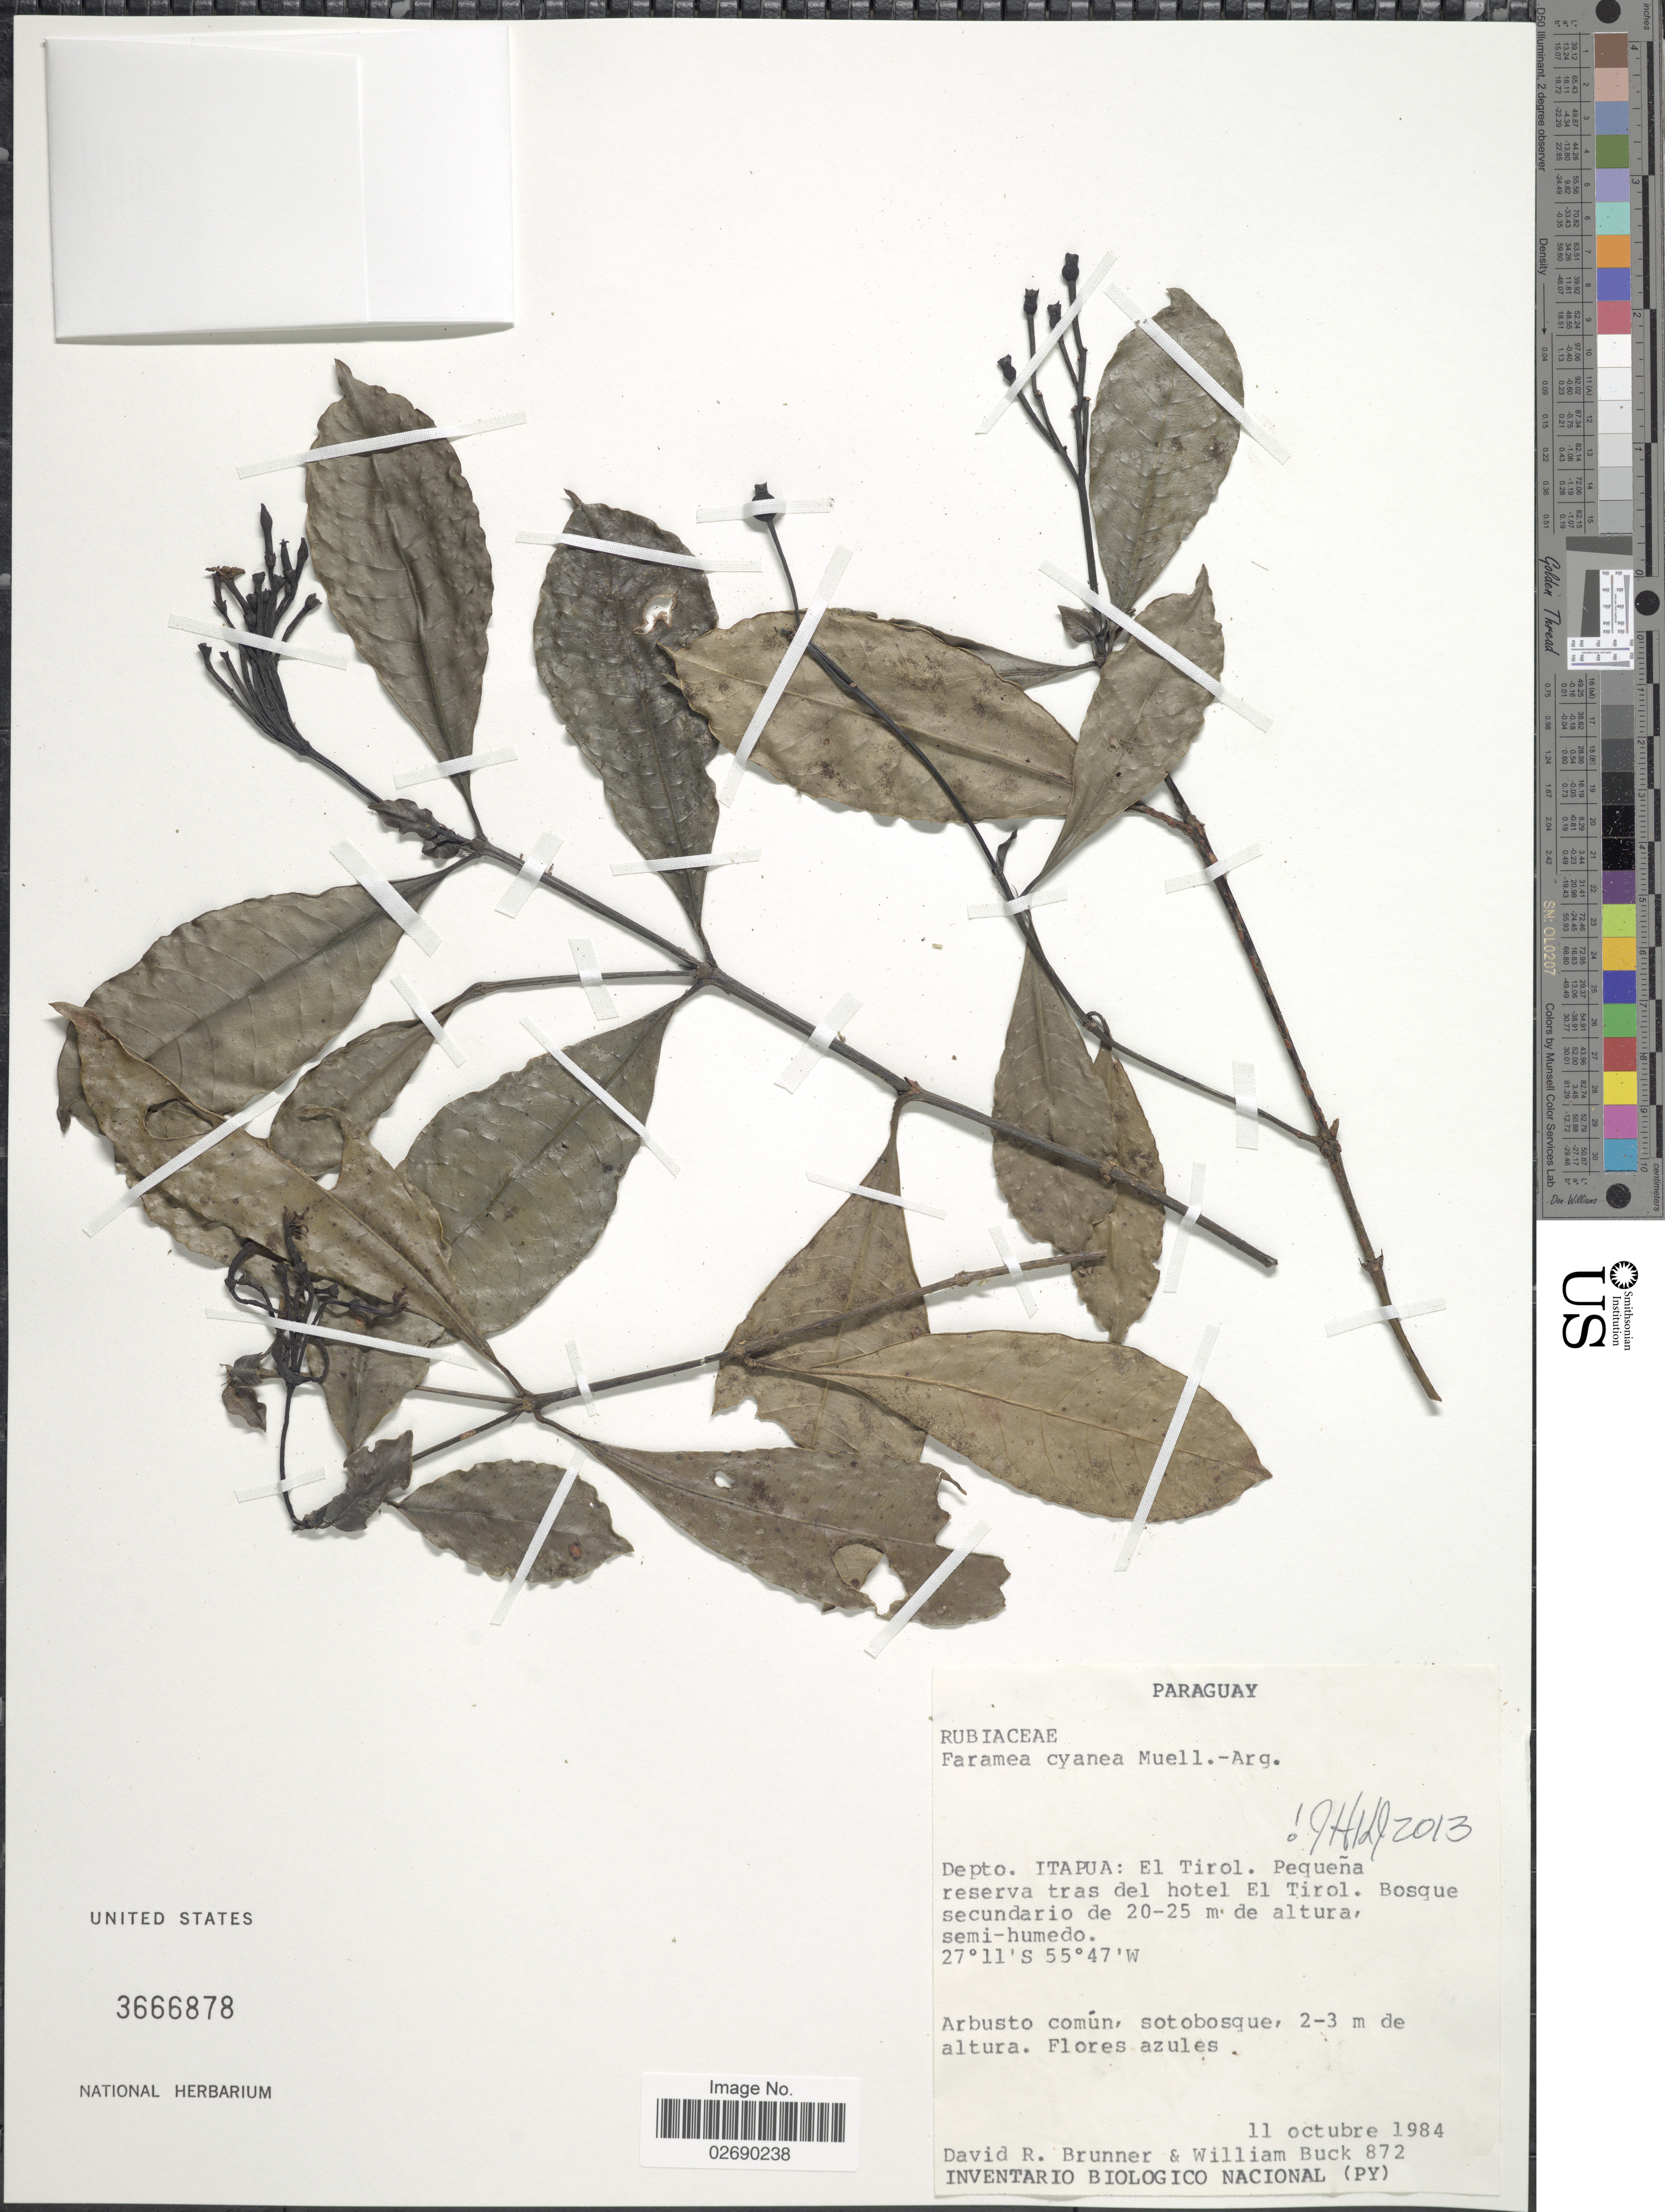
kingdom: Plantae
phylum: Tracheophyta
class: Magnoliopsida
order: Gentianales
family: Rubiaceae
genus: Faramea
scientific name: Faramea cyanea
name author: Müll. Arg.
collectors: D. R. Brunner & W. Buck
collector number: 872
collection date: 1984-10-11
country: Paraguay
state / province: Itapua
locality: Depto. Itapua: El Tirol. Pequeña reserva tras del hotel El Tirol.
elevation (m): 20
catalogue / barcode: US 3666878